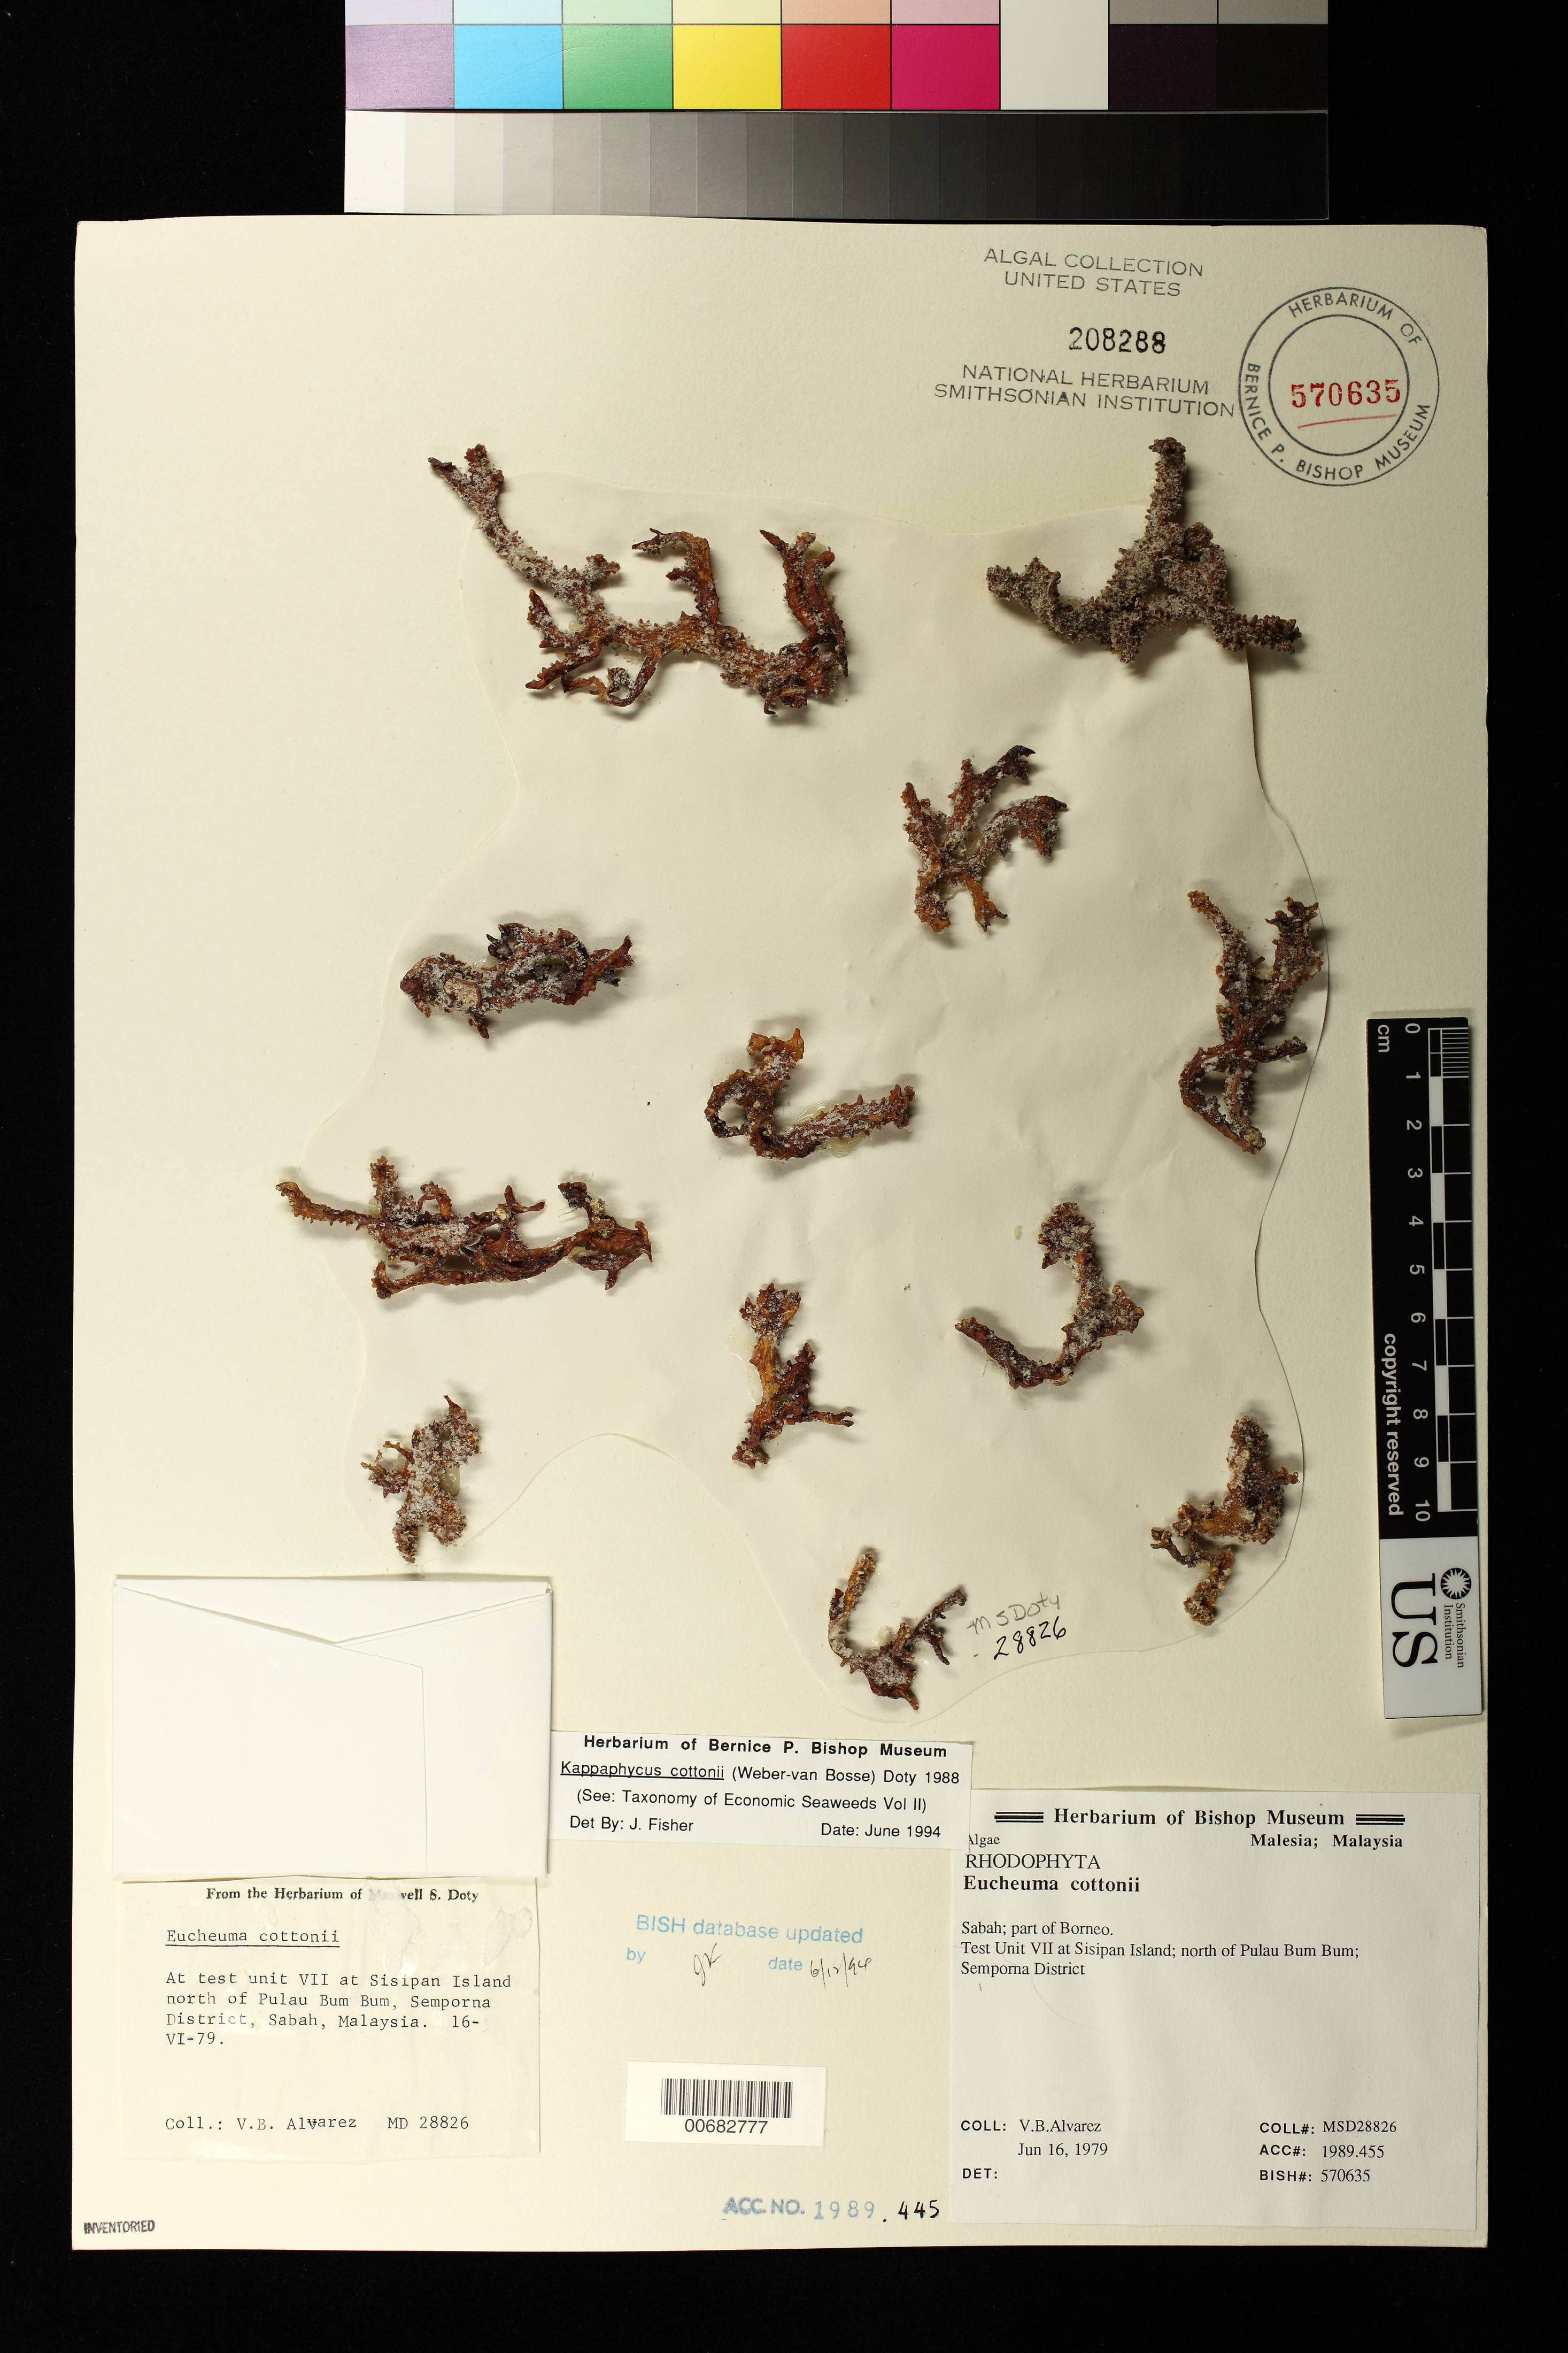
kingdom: Plantae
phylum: Rhodophyta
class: Florideophyceae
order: Gigartinales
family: Solieriaceae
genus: Kappaphycopsis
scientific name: Kappaphycopsis cottonii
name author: (Weber Bosse) Dumilag & Zuccarello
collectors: V. B. Alvarez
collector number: MSD 28826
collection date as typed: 16 Jun 1979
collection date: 1979-06-16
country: Malaysia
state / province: Sabah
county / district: Semporna District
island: Sisipan Island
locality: Test unit VII north of Pulau Bum Bum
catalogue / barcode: US 208288